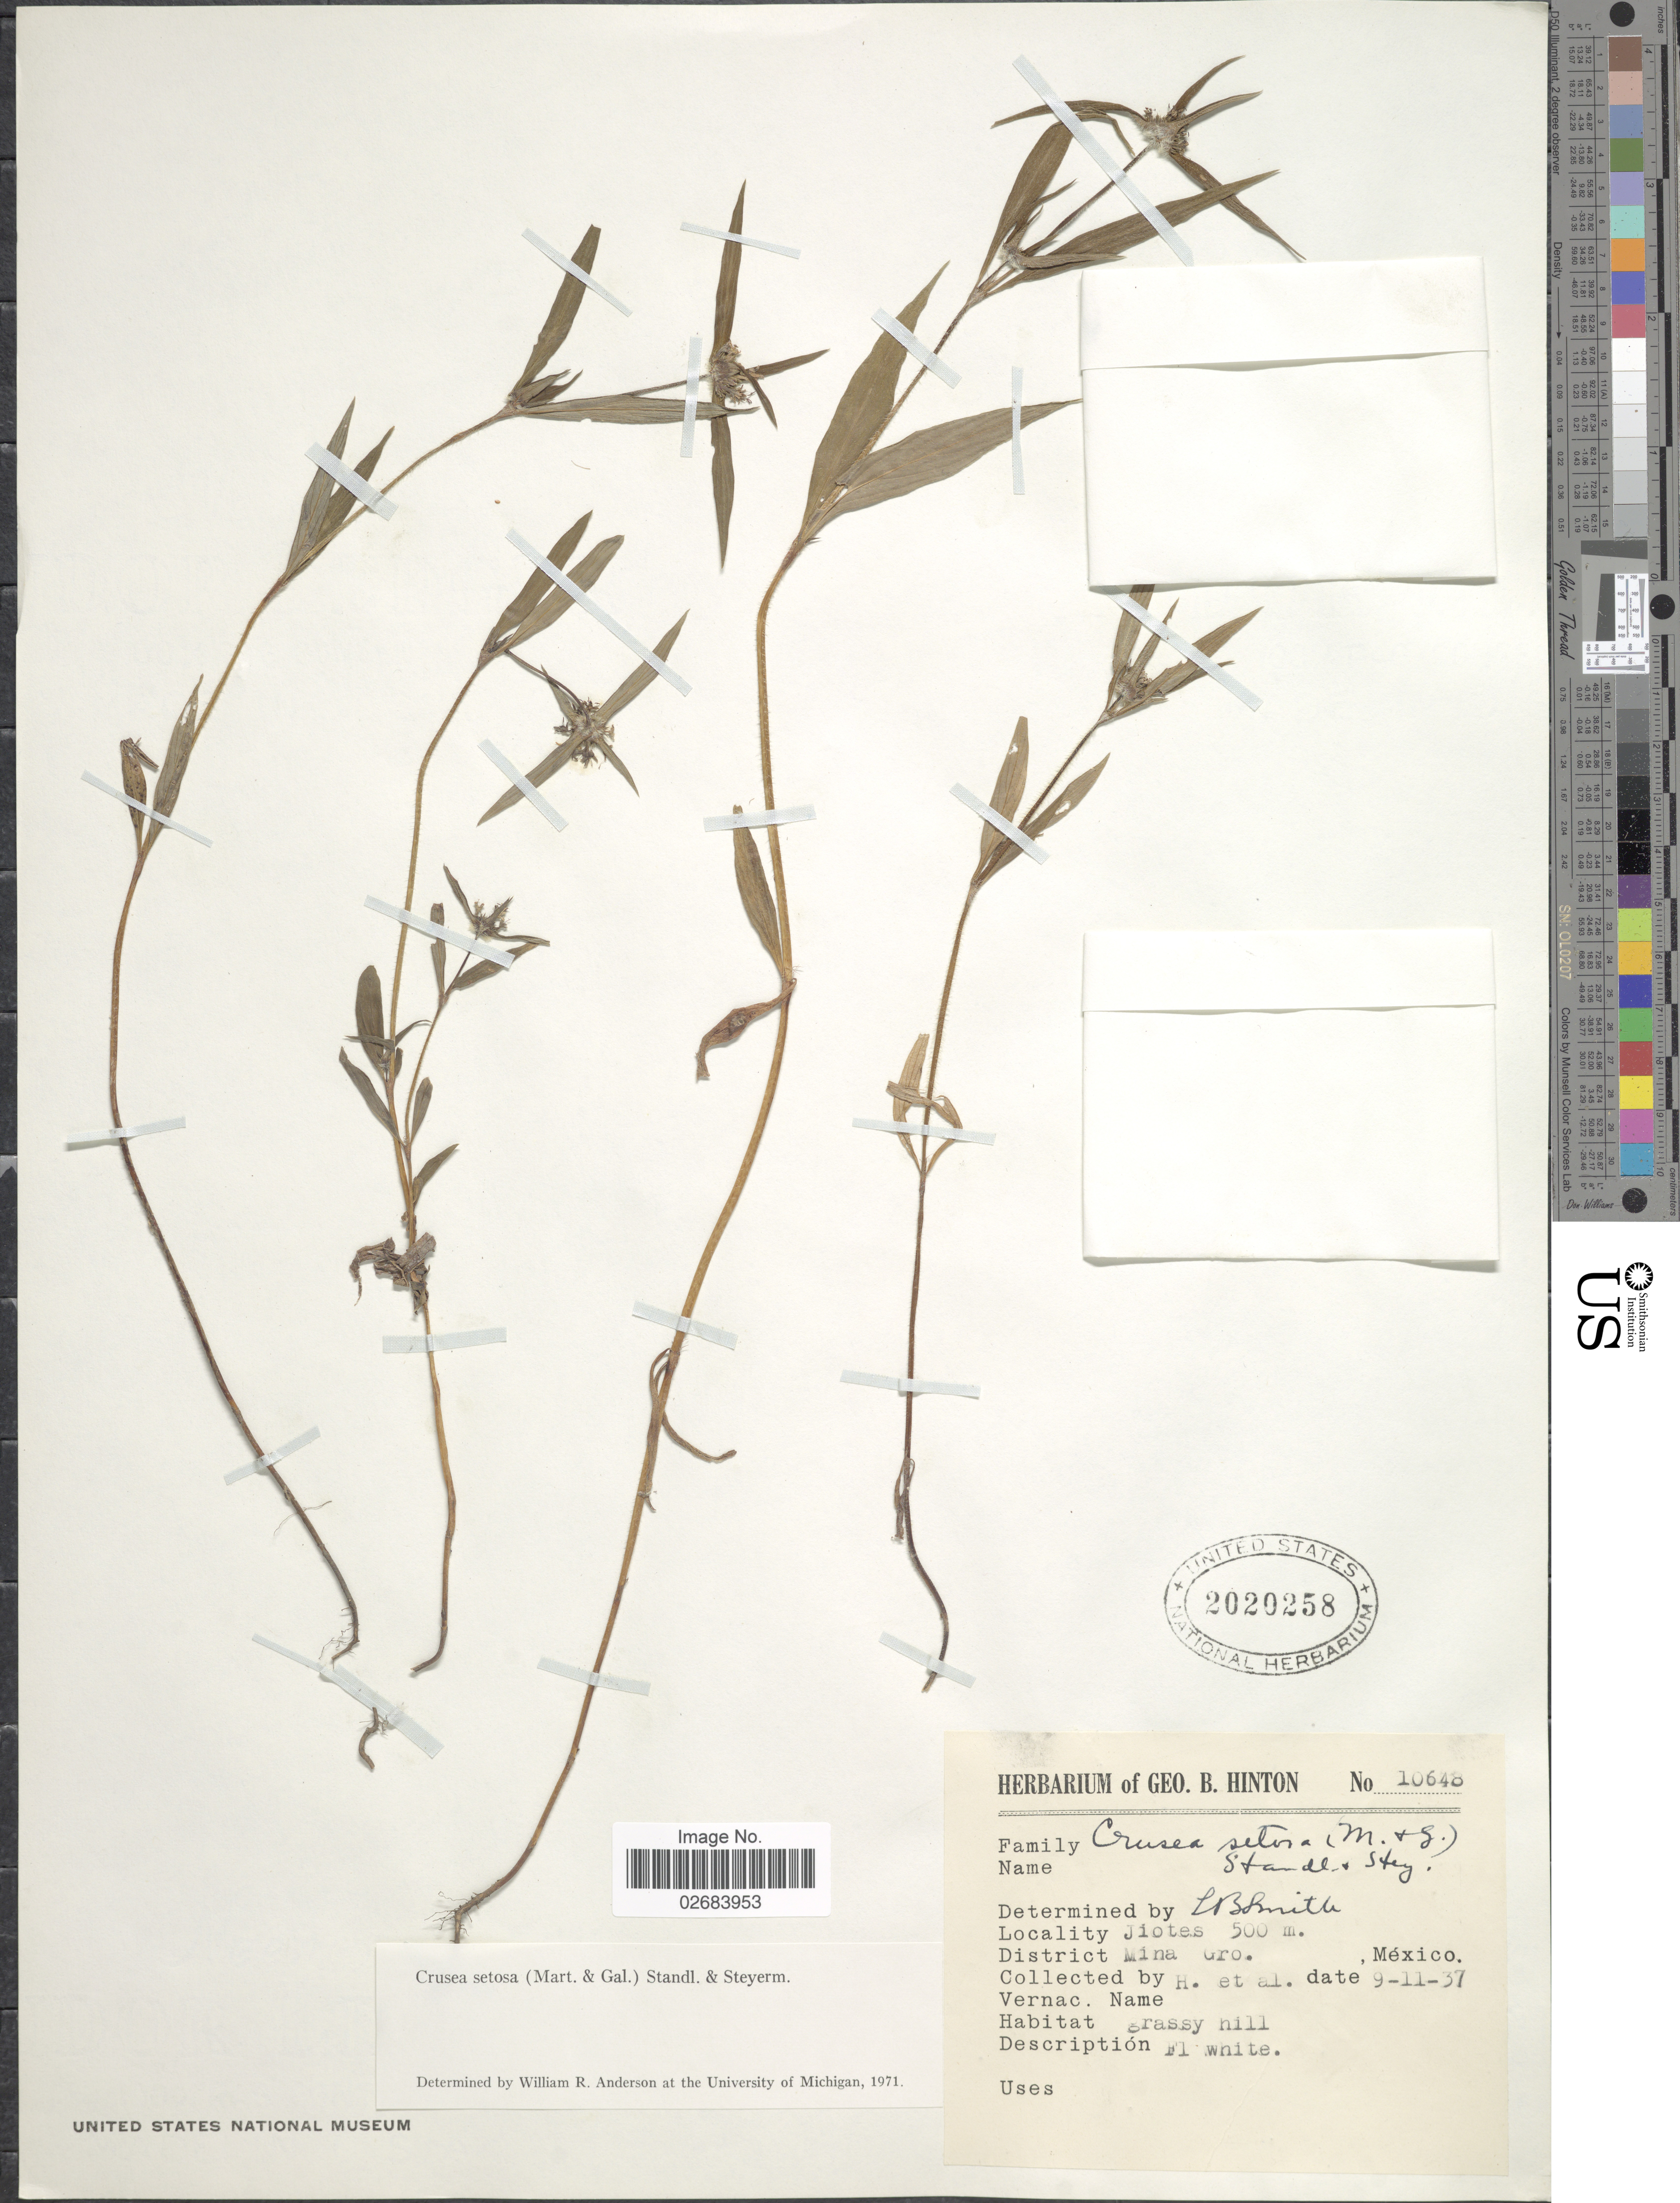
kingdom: Plantae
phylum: Tracheophyta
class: Magnoliopsida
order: Gentianales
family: Rubiaceae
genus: Crusea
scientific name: Crusea setosa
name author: (M. Martens & Galeotti) Standl. & Steyerm.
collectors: G. B. Hinton & et al.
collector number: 10648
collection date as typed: Transcribed d/m/y: 11/9/37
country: Mexico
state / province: Guerrero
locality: Jiotes, District Mina, grassy hill.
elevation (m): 500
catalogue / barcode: US 2020258